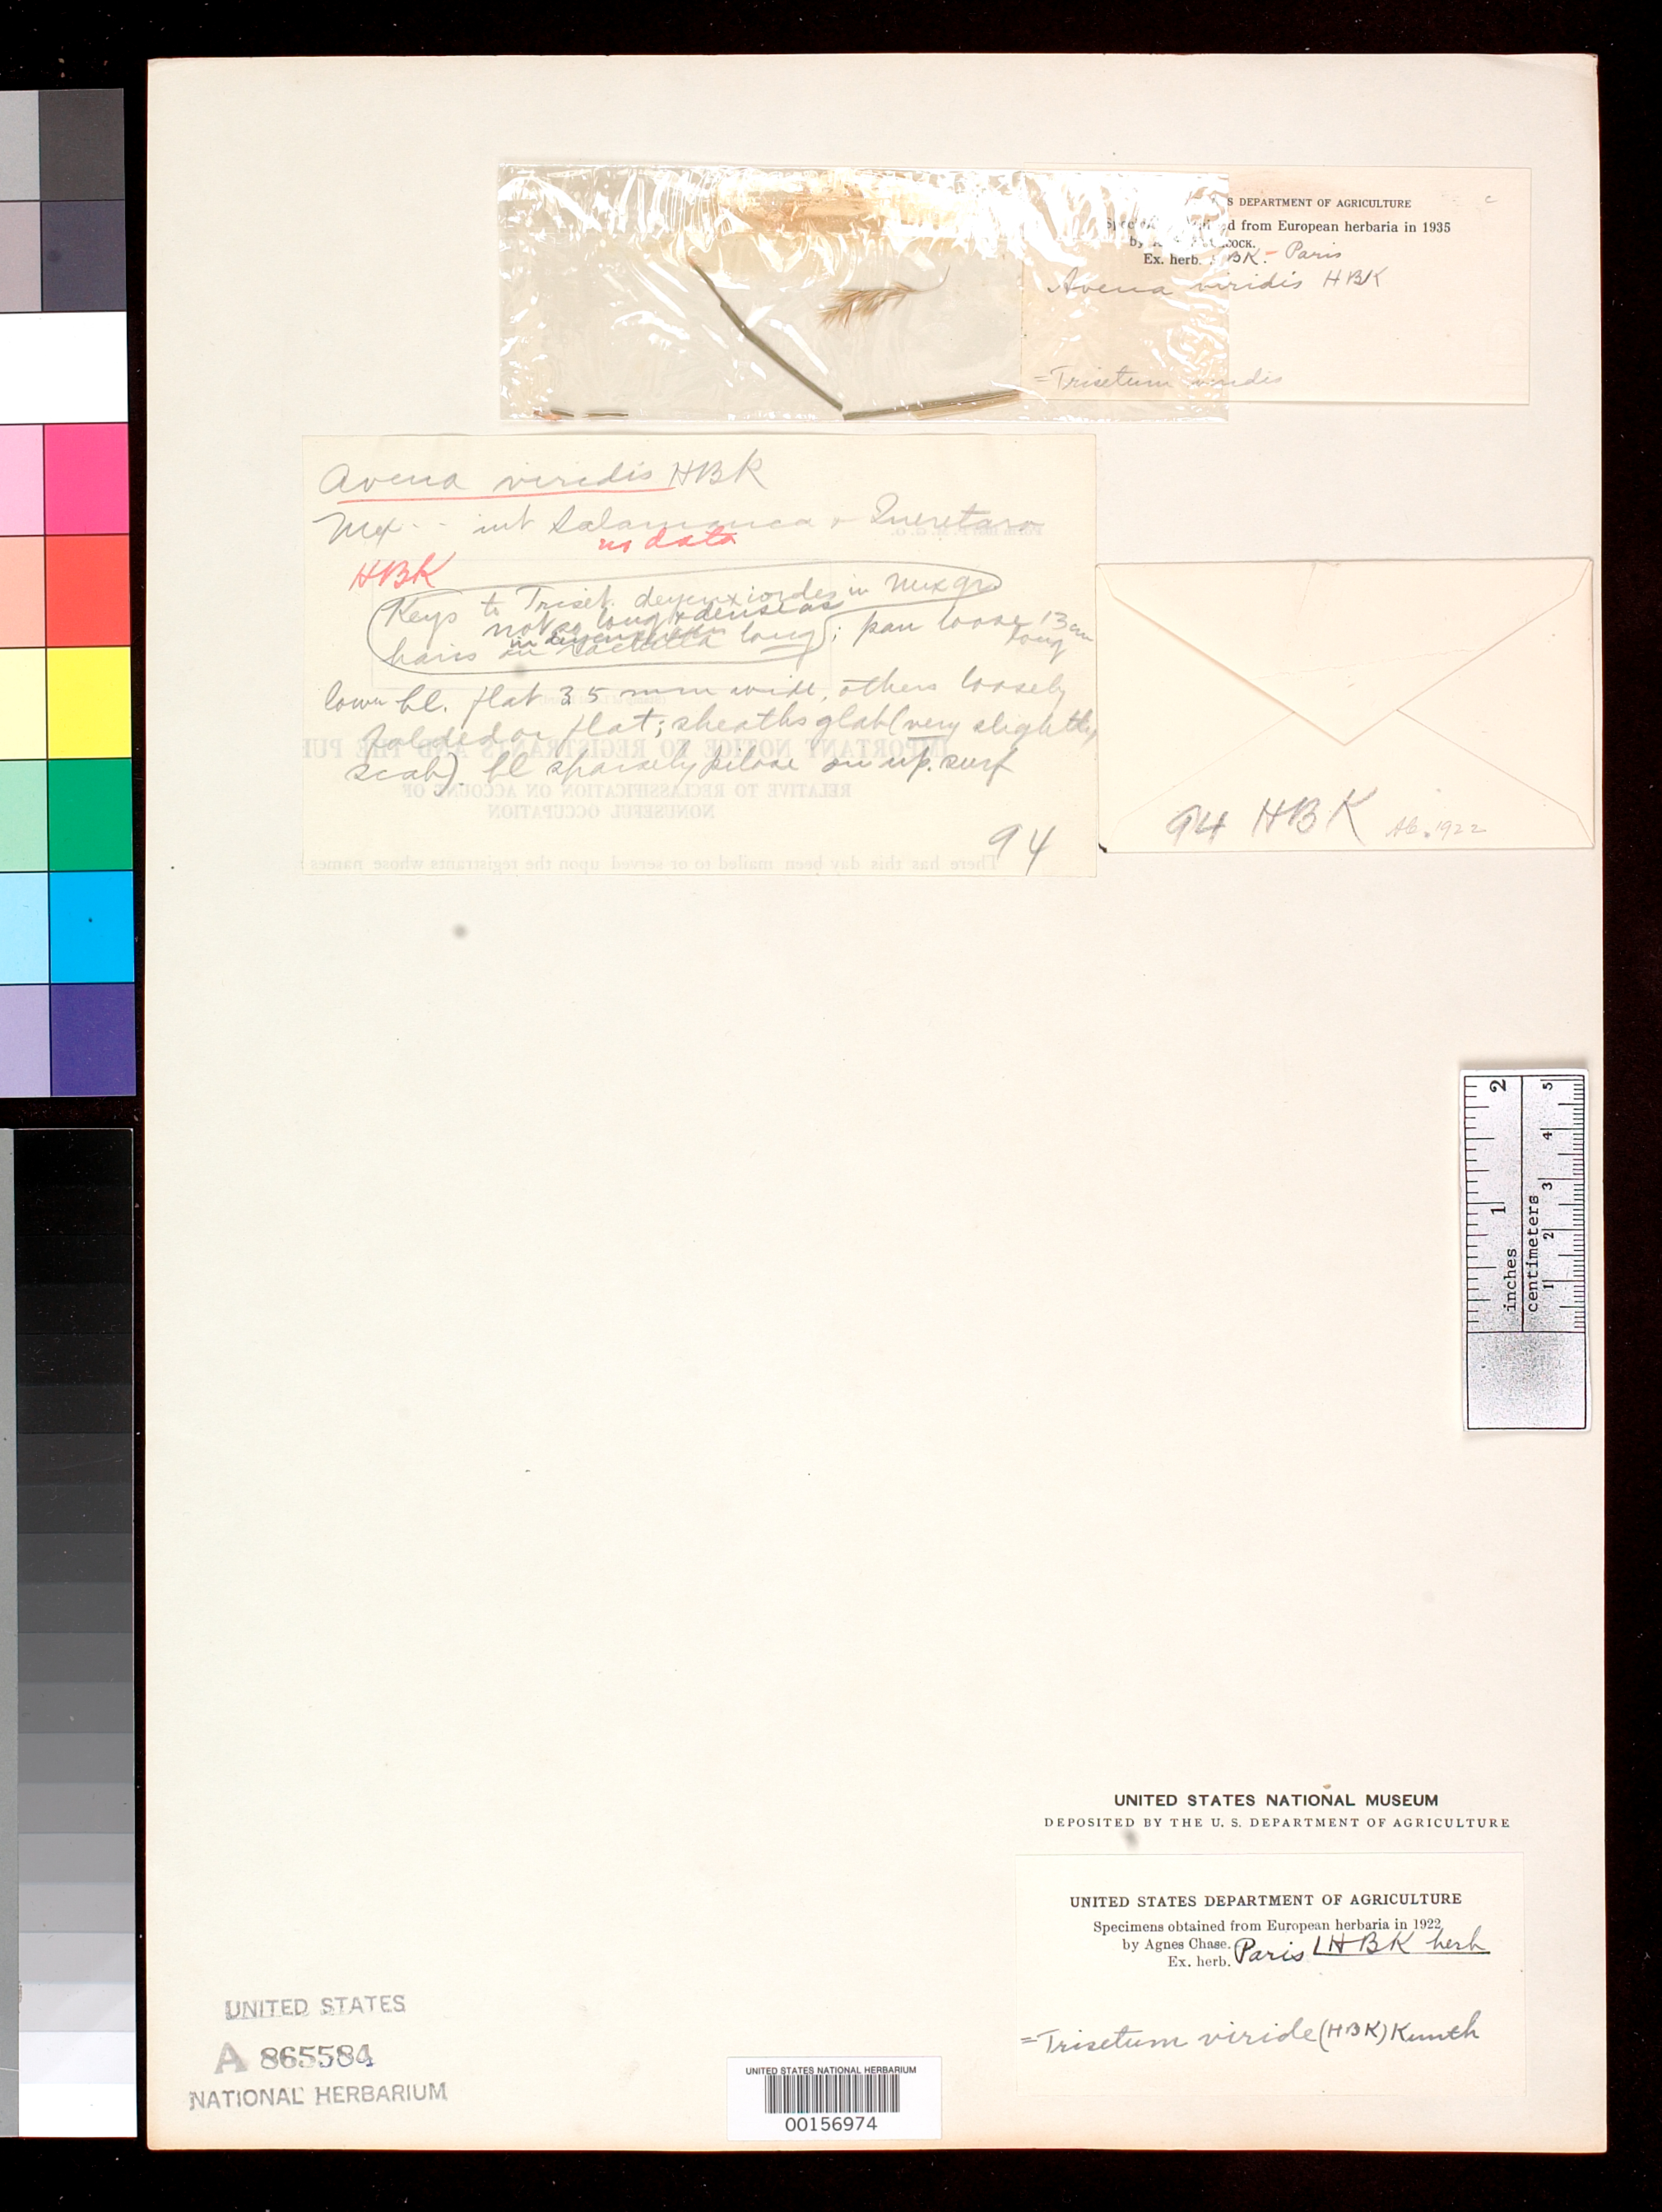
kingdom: Plantae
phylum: Tracheophyta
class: Liliopsida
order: Poales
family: Poaceae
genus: Avena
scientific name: Avena viridis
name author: Kunth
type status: Type Fragment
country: Mexico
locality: E of Monserrat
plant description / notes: Fragmentary material of type specimen ex herb. HBK (Paris). Contains infl. and leaf fragments. [2 elements on sheet]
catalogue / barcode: US 865584A